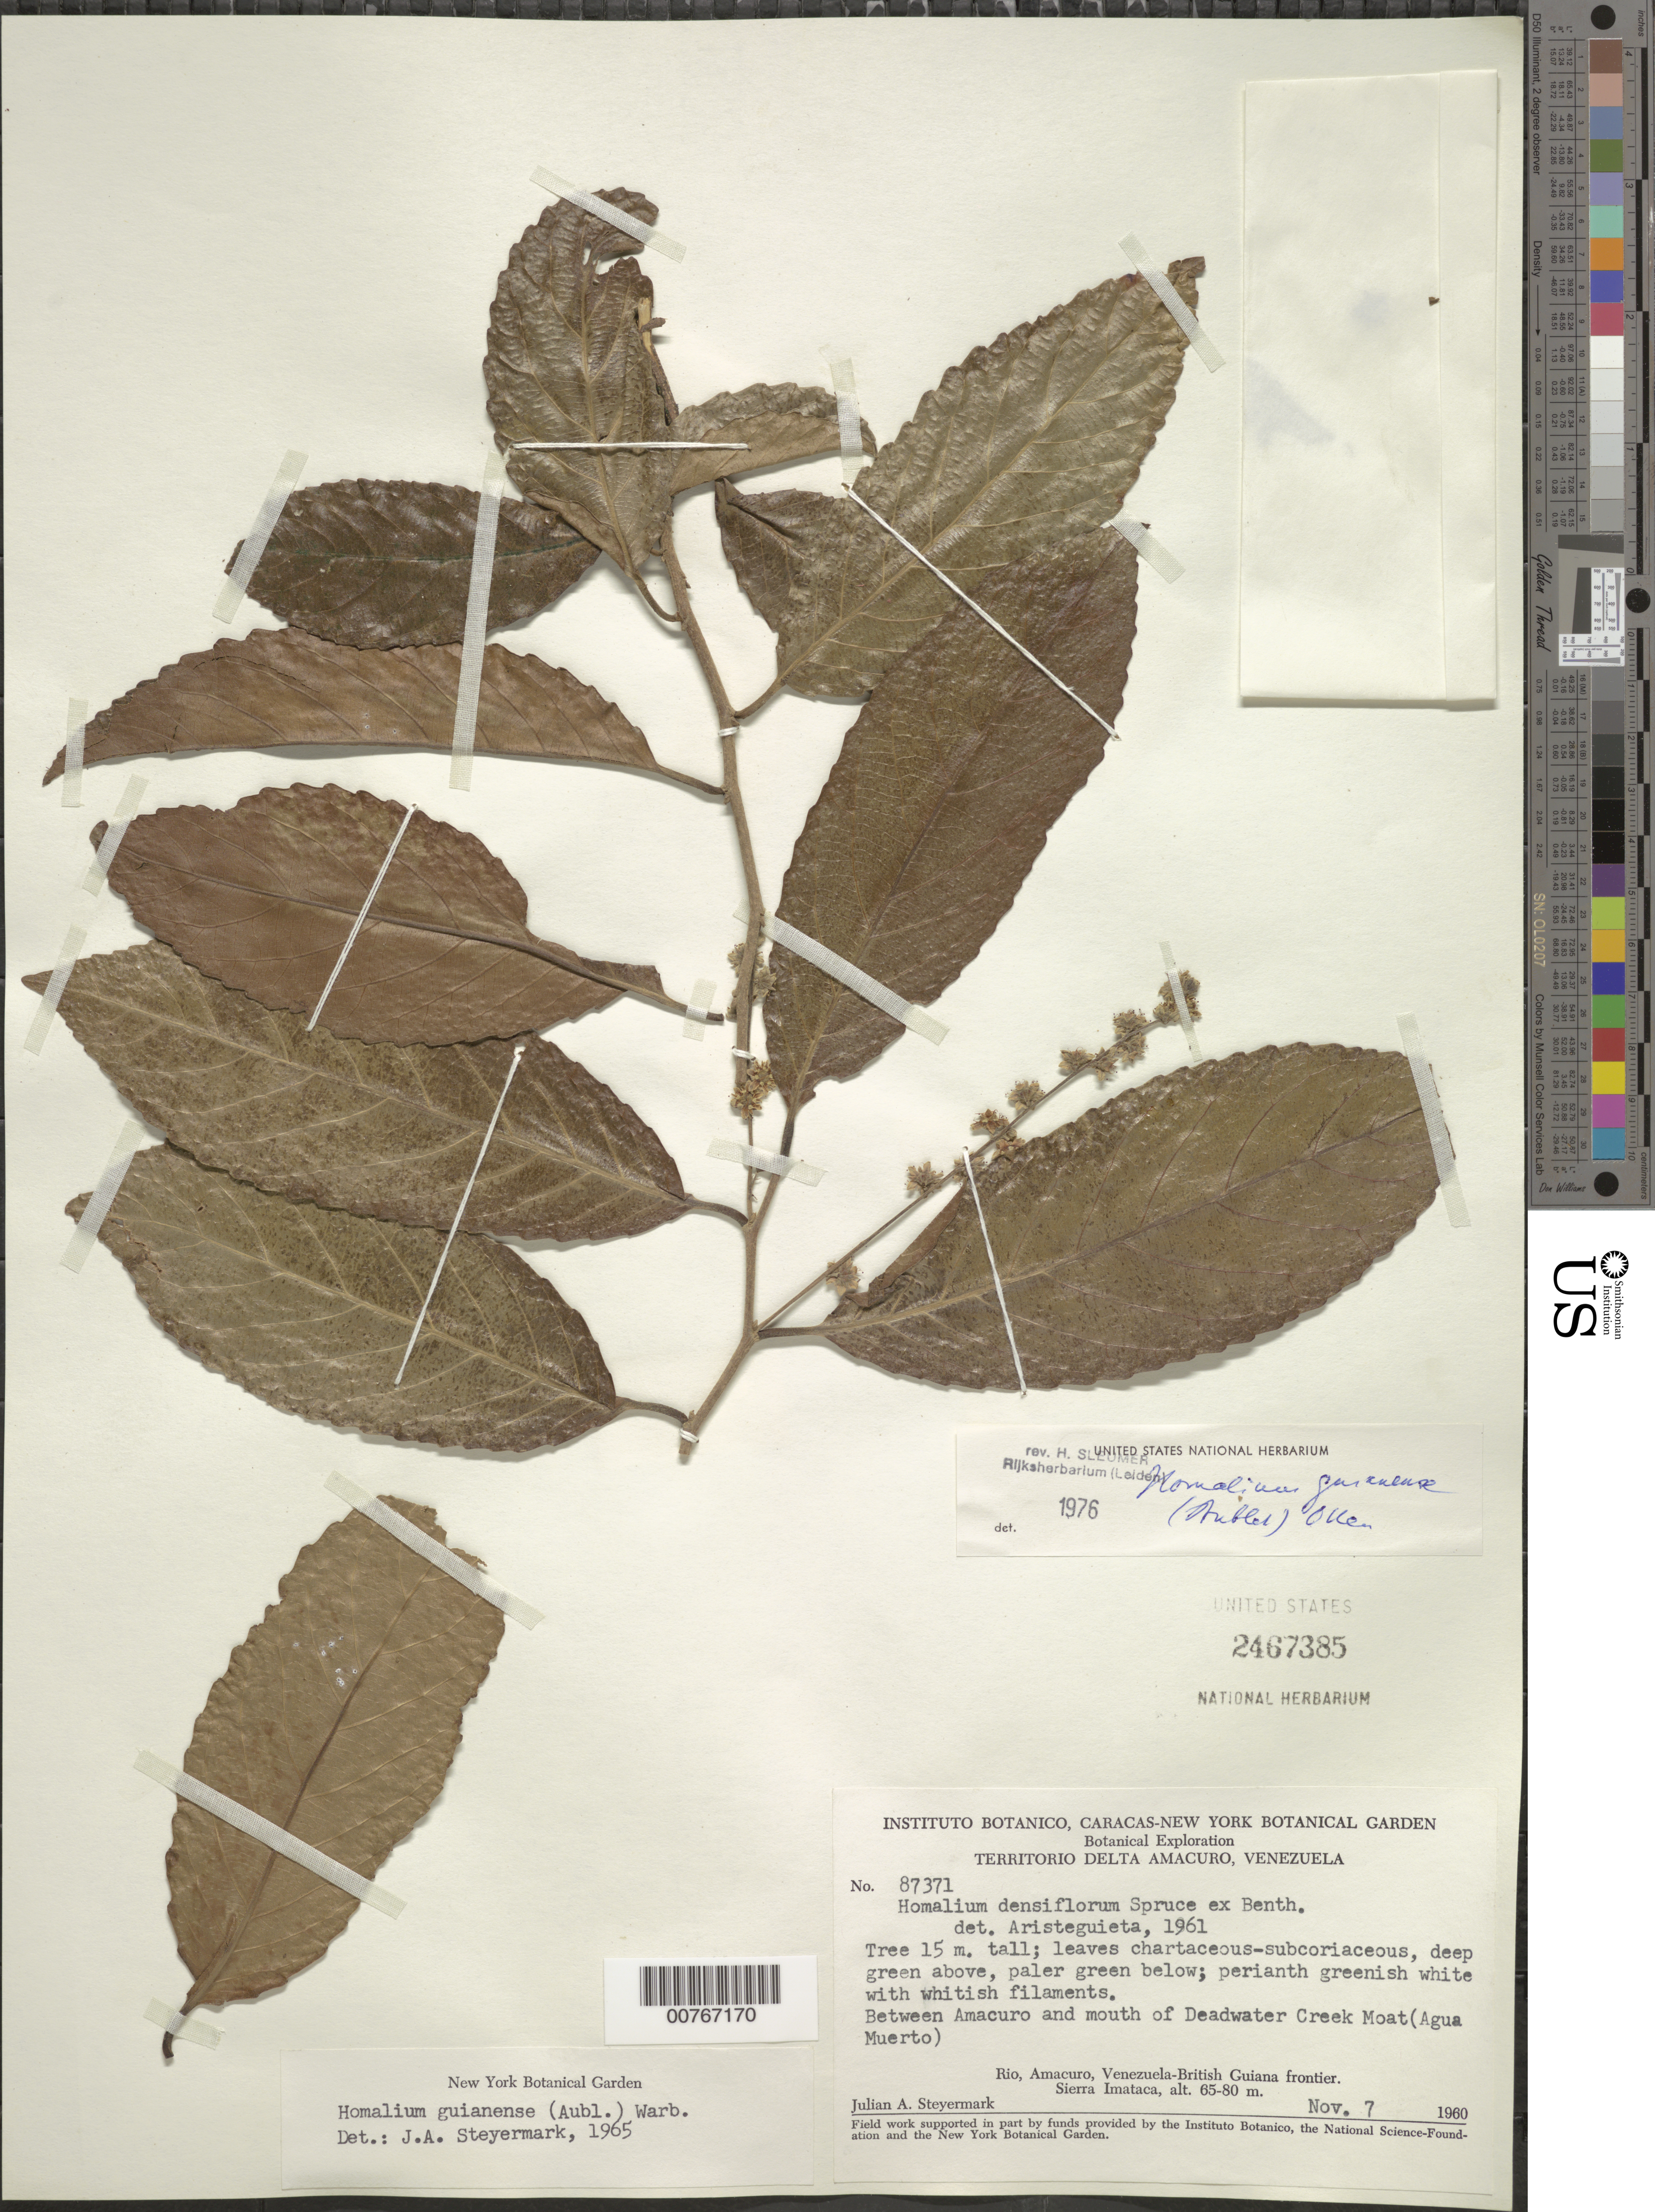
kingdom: Plantae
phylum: Tracheophyta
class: Magnoliopsida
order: Malpighiales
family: Salicaceae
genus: Homalium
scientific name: Homalium guianense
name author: (Aubl.) Oken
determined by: Sleumer, H. O.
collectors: J. Steyermark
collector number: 87371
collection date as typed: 7-Nov-60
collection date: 1960-11-07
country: Venezuela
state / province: Delta Amacuro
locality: Río Amacuro to mouth of Deadwater Creek Moat (Agua Muerto), Sierra Imataca, Venezuela-Guyana border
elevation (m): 65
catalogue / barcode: US 2467385